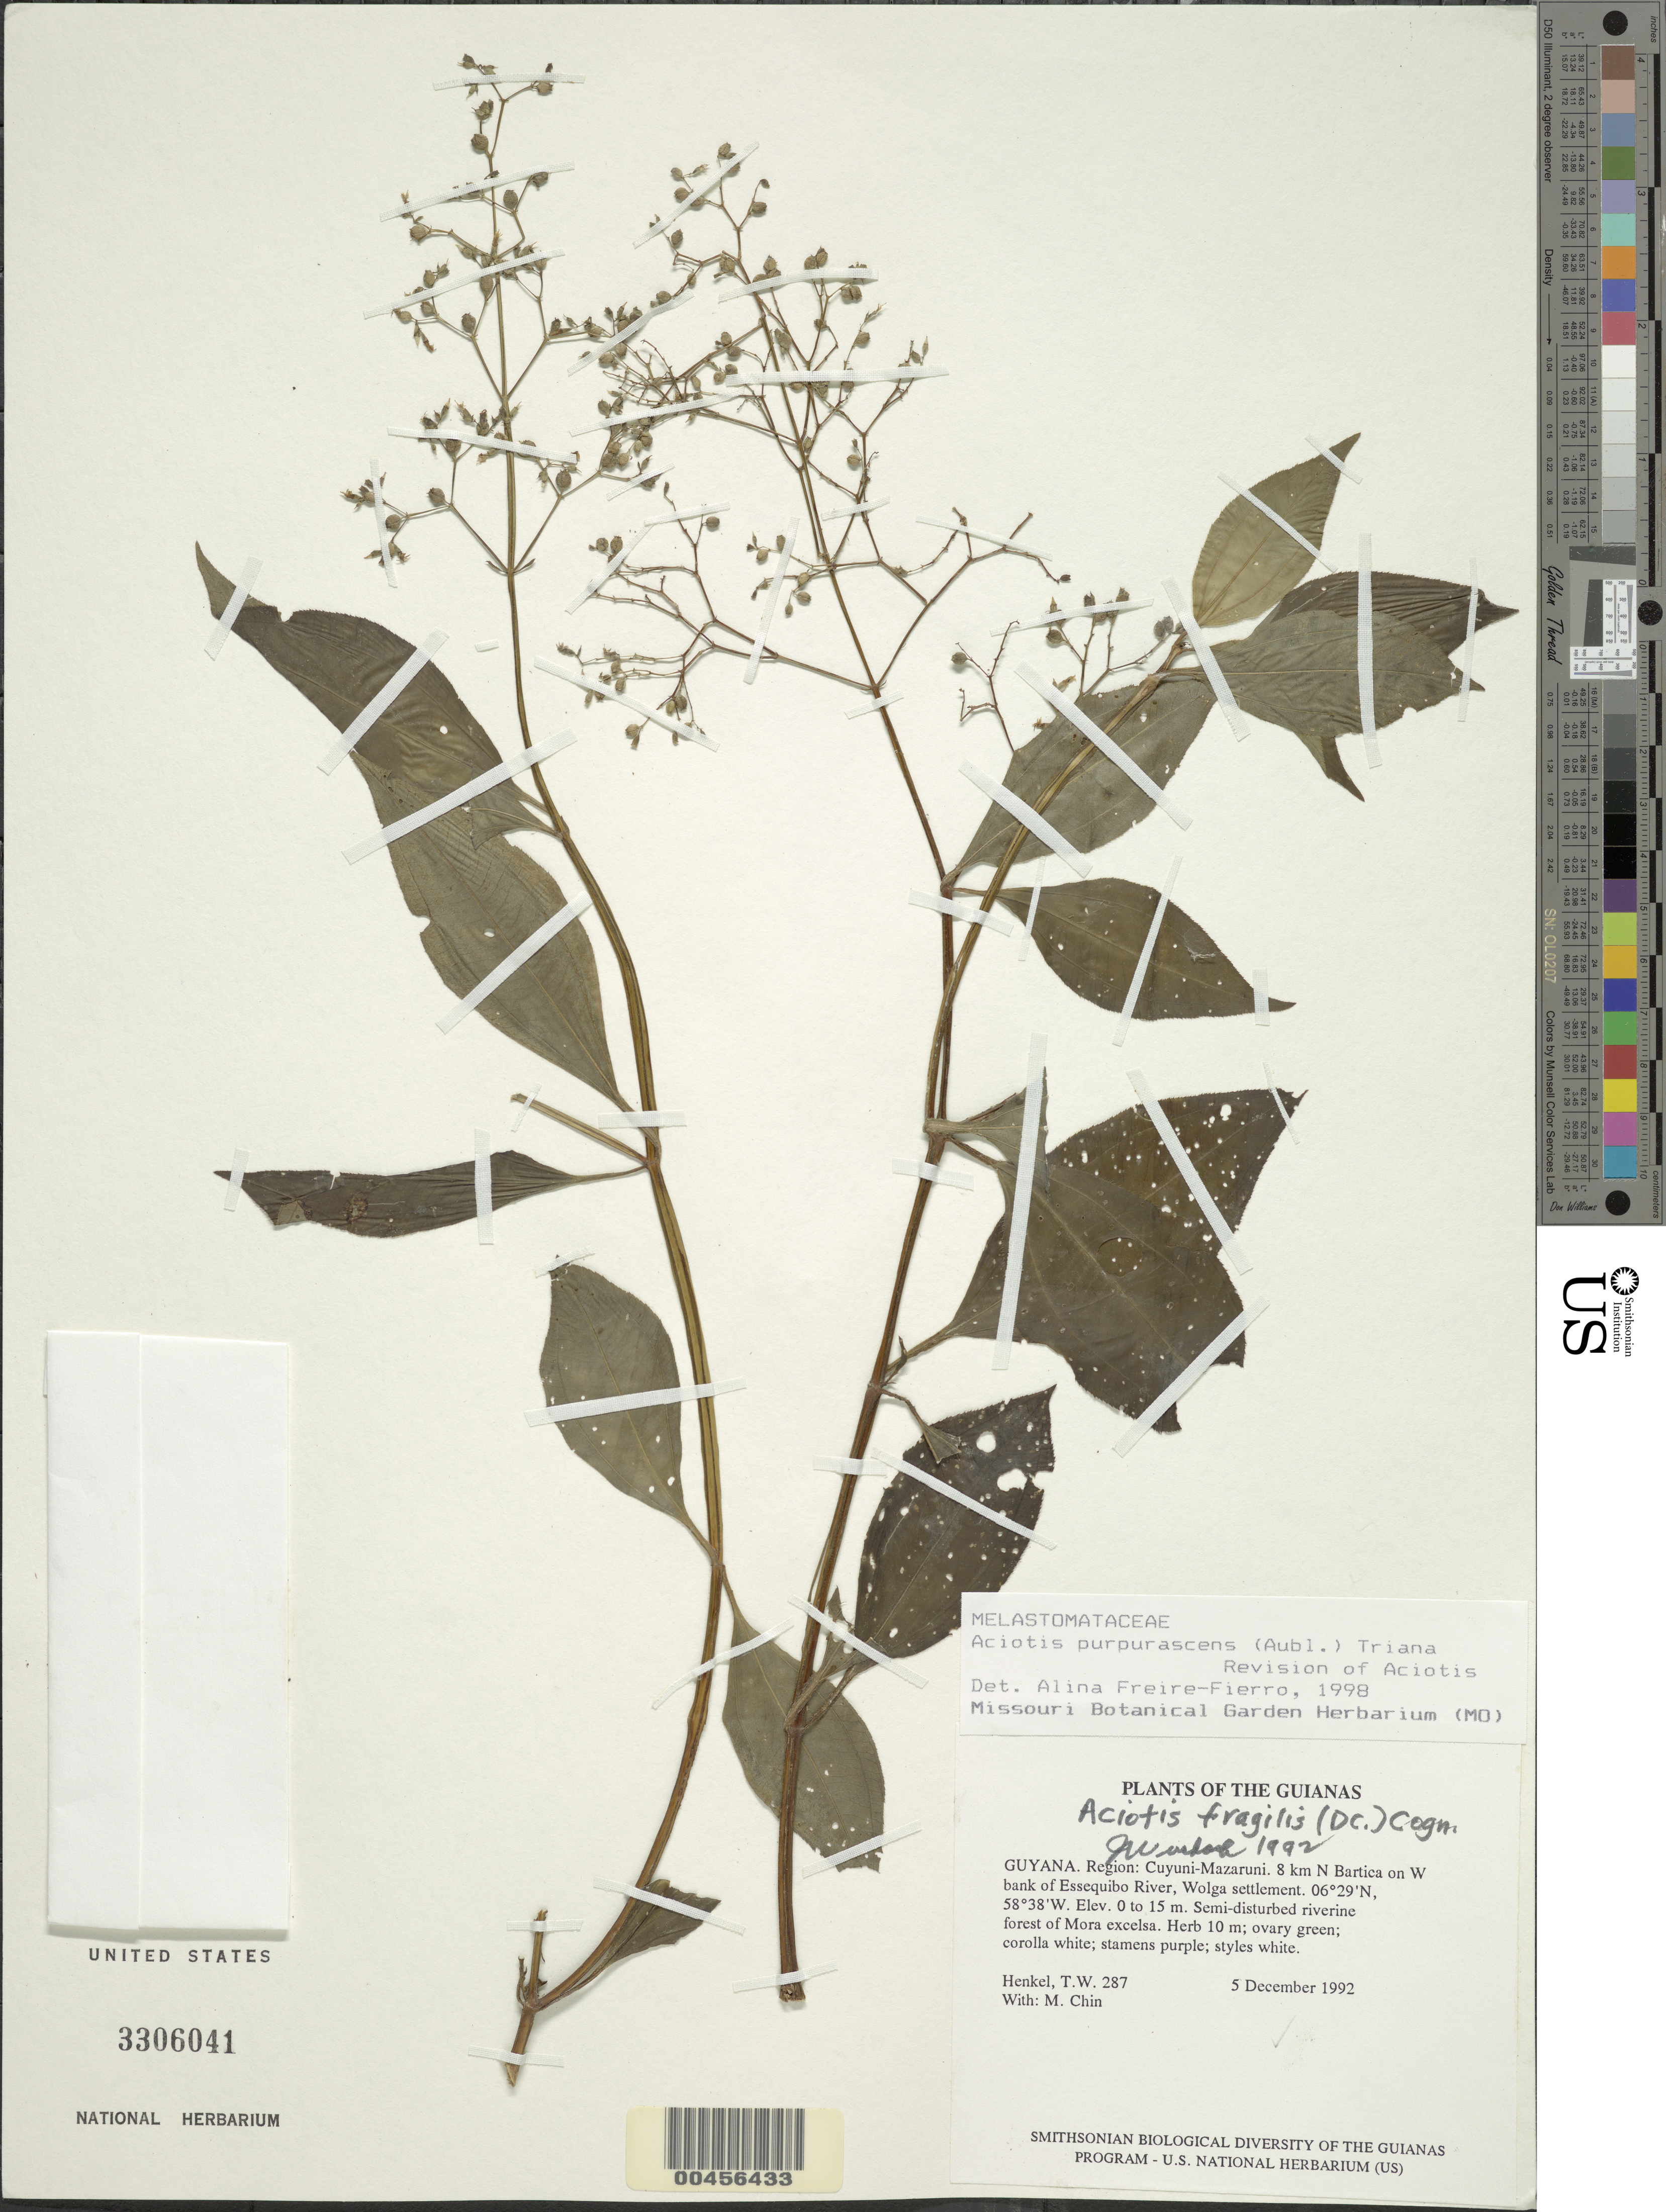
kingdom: Plantae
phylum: Tracheophyta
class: Magnoliopsida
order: Myrtales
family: Melastomataceae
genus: Aciotis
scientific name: Aciotis fragilis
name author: (Rich. ex DC.) Cogn.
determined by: Wurdack, John J., (US), US (UNITED STATES)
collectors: T. Henkel & M. Chin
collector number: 287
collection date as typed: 5 December 1992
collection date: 1992-12-05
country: Guyana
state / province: Cuyuni-Mazaruni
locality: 8 km N Bartica on W bank of Essequibo River, Wolga settlement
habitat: Semi-disturbed riverine forest of Mora excelsa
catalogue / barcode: US 3306041